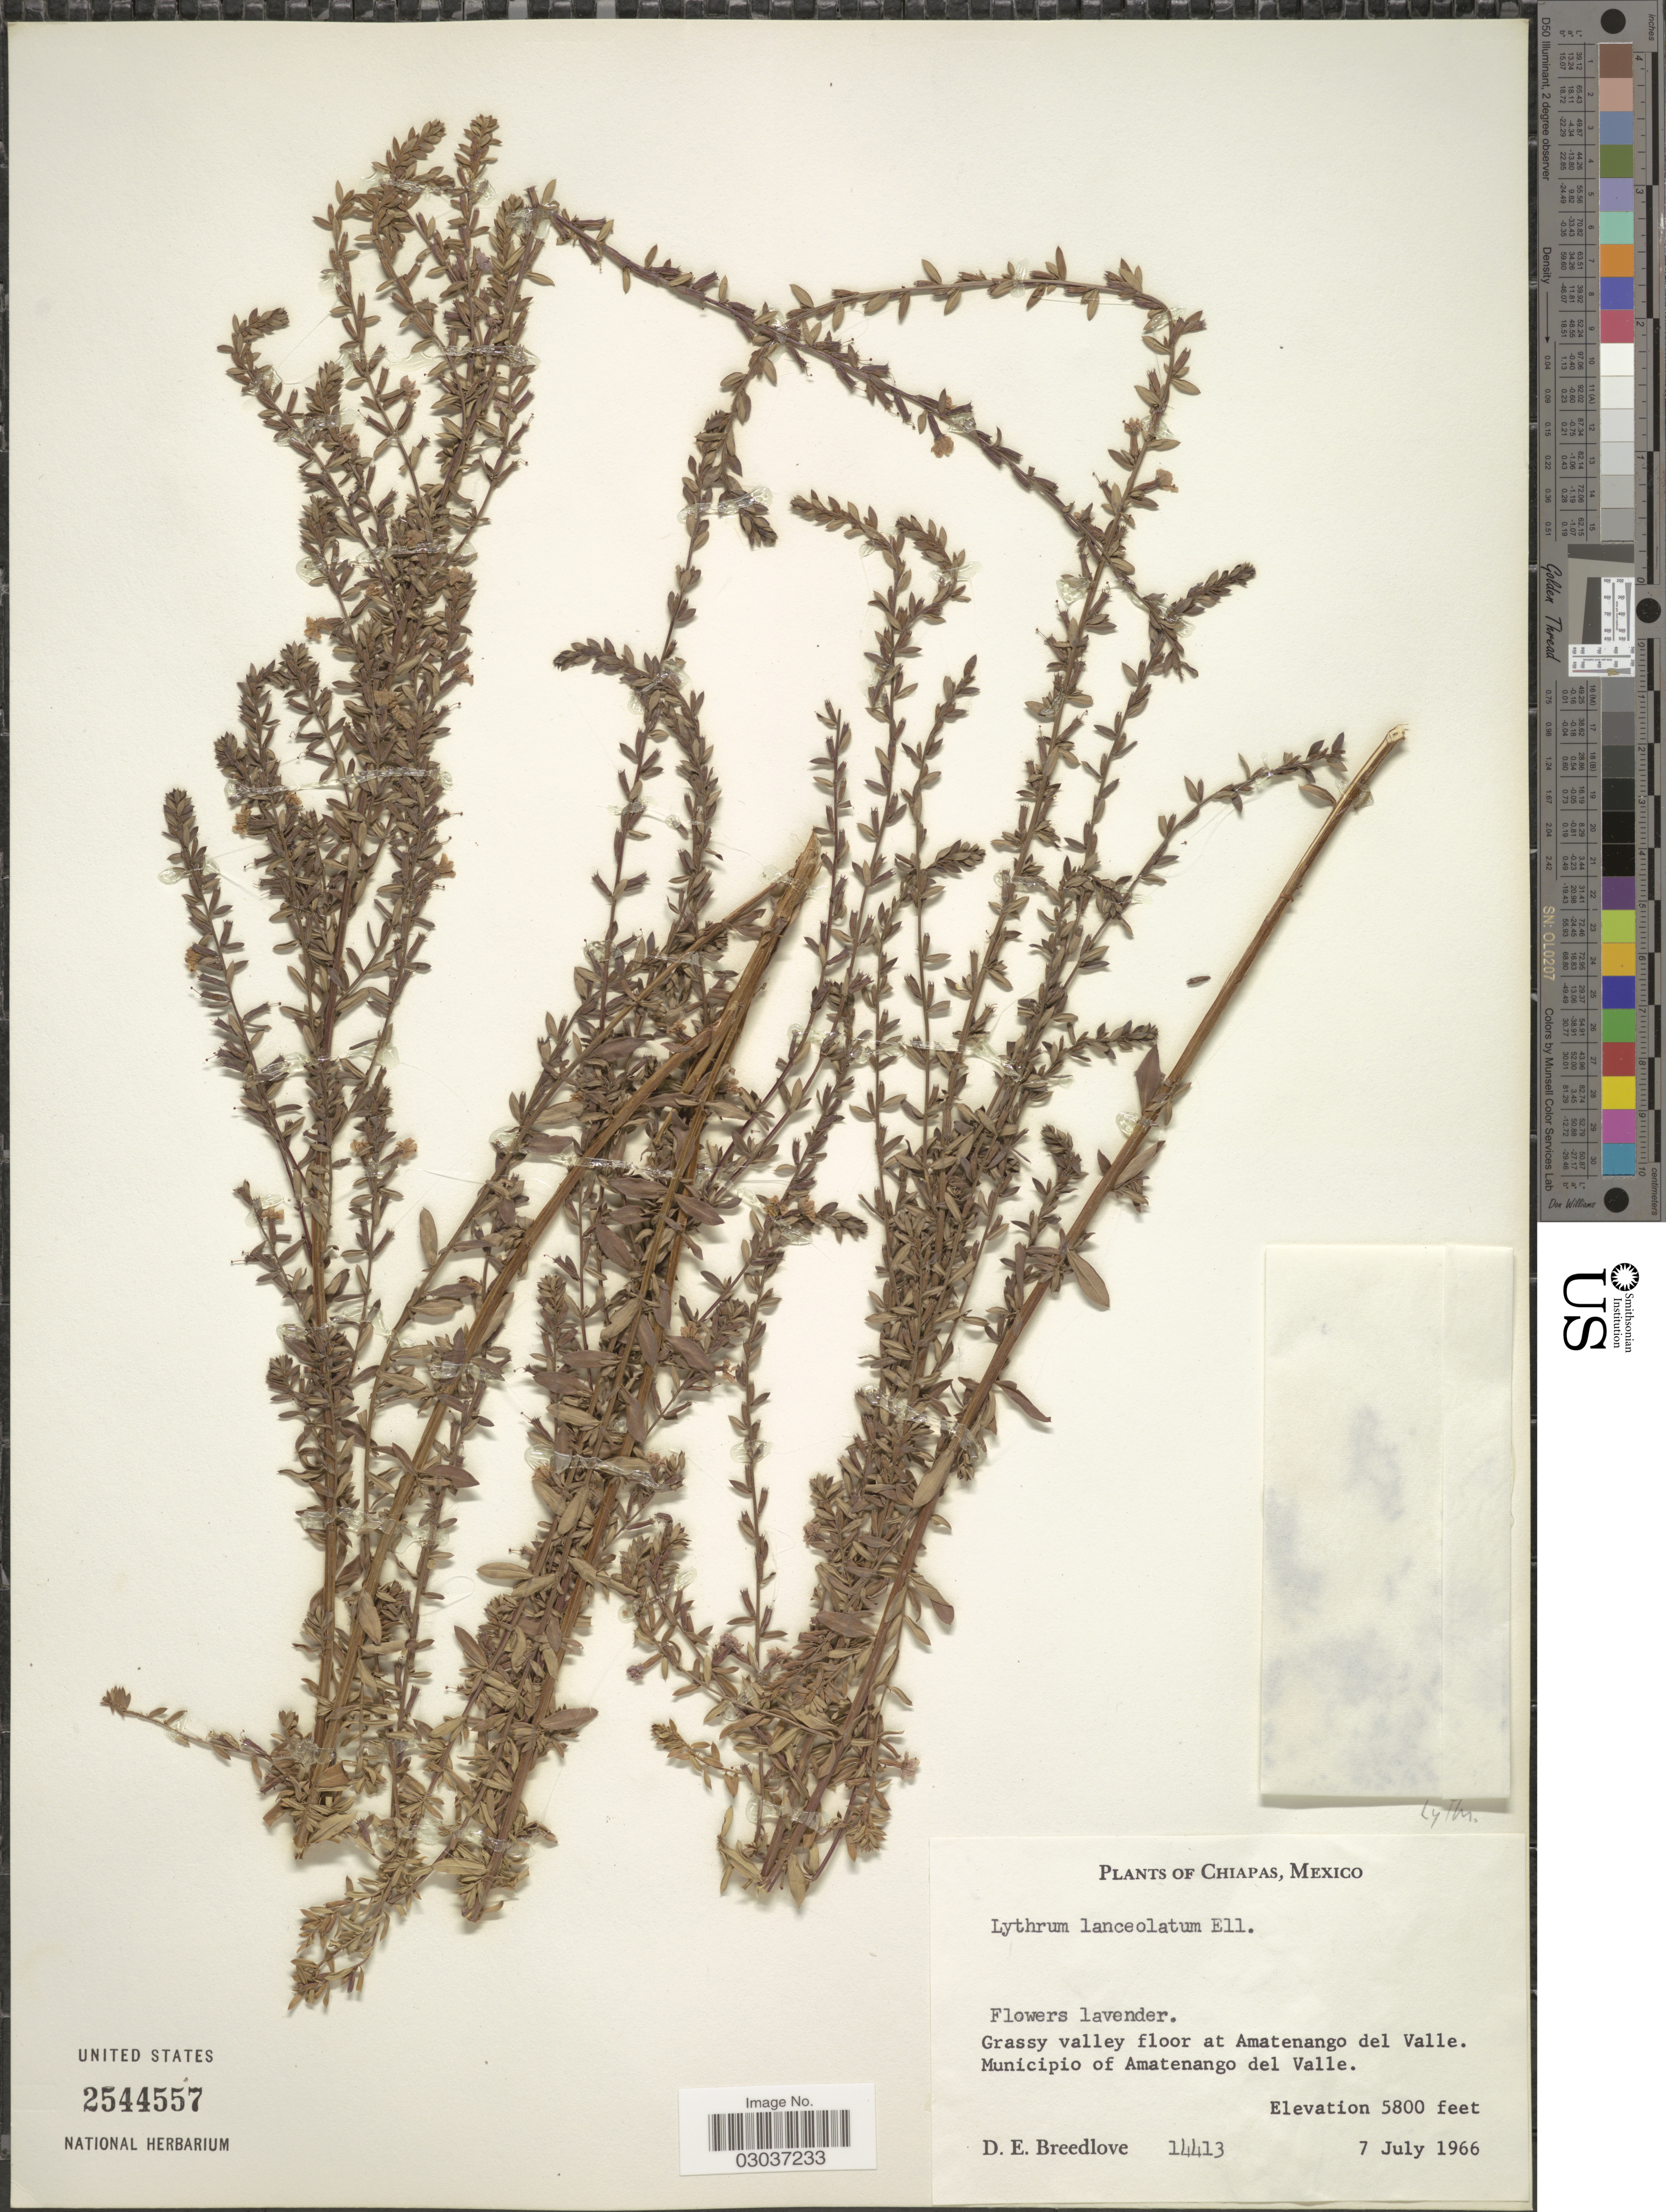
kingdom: Plantae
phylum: Tracheophyta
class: Magnoliopsida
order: Myrtales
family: Lythraceae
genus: Lythrum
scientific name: Lythrum lanceolatum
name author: Elliott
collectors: D. E. Breedlove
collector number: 14413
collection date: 1966-07-07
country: Mexico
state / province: Chiapas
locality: Grassy valley floor at Amatenango del Valle. Municipio of Amatenango del Valle.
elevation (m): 1768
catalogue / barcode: US 2544557